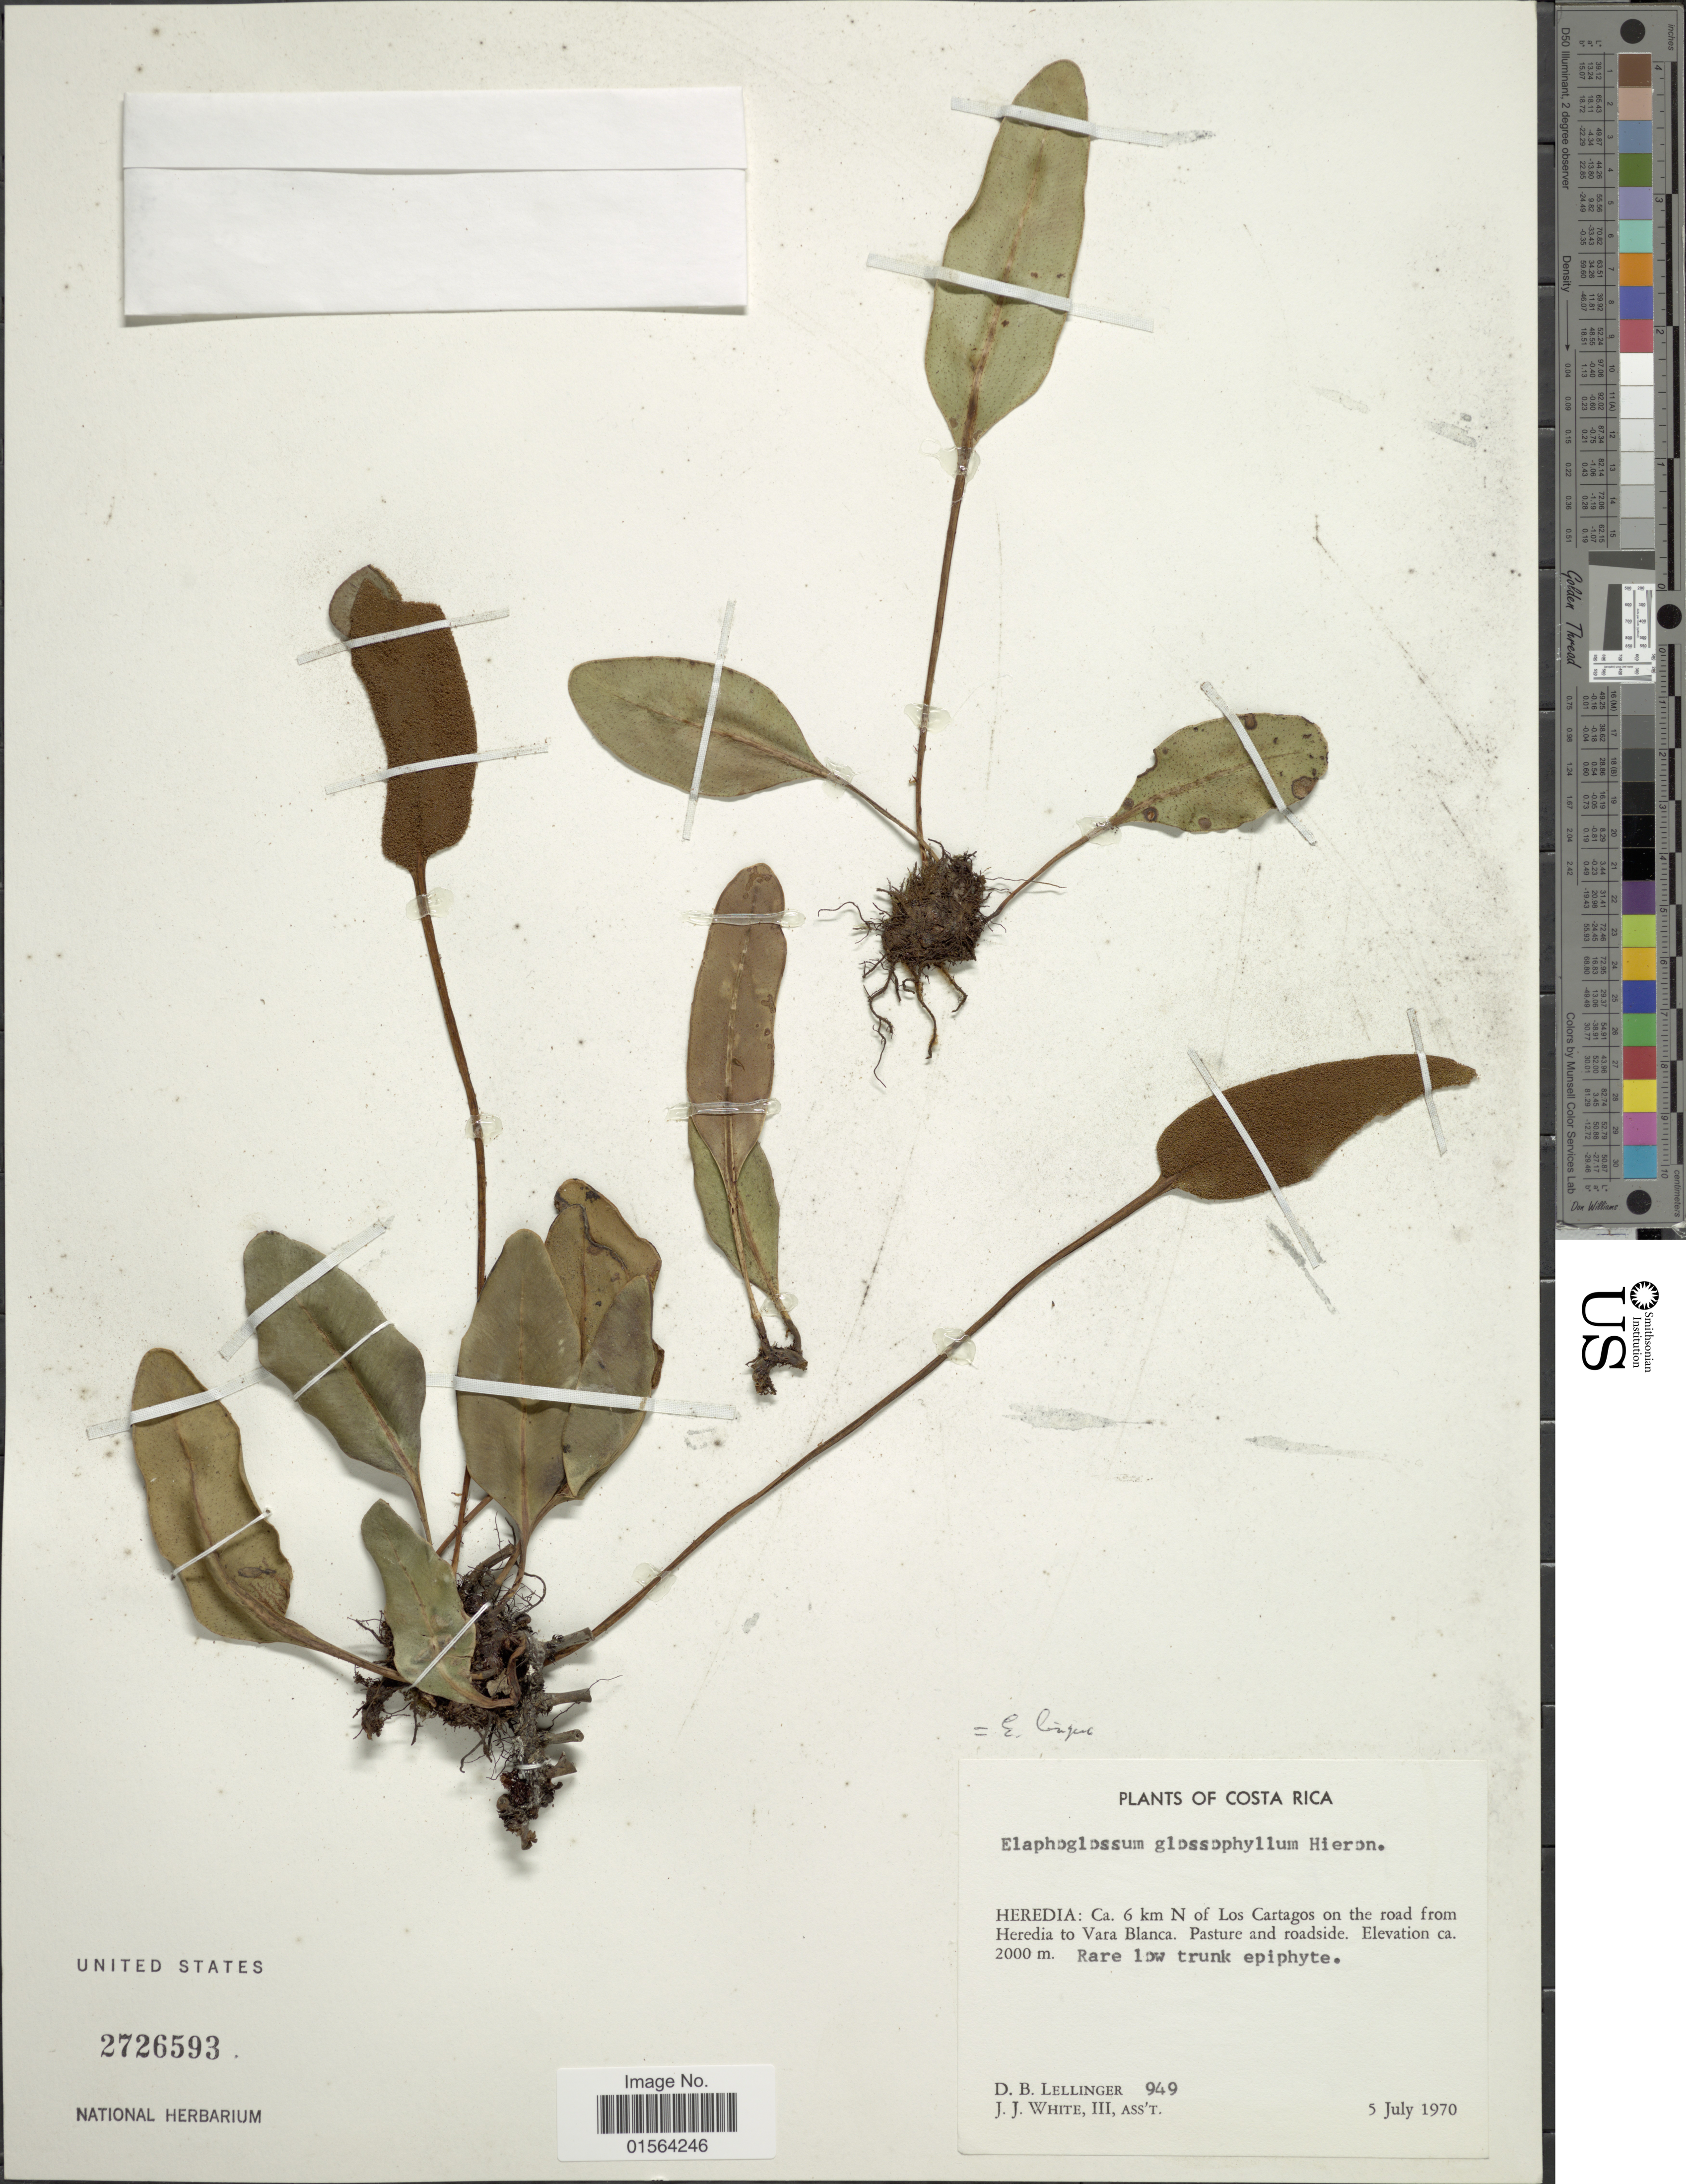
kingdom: Plantae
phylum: Tracheophyta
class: Polypodiopsida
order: Polypodiales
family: Dryopteridaceae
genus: Elaphoglossum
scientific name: Elaphoglossum lingua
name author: (C. Presl) Brack.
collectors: D. B. Lellinger & J. J. White III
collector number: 949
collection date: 1970-07-05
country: Costa Rica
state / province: Heredia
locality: Heredia: Ca 6 km N of Los Cartagos on the road from Heredia to Vara Blanca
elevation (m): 2000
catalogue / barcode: US 2726593